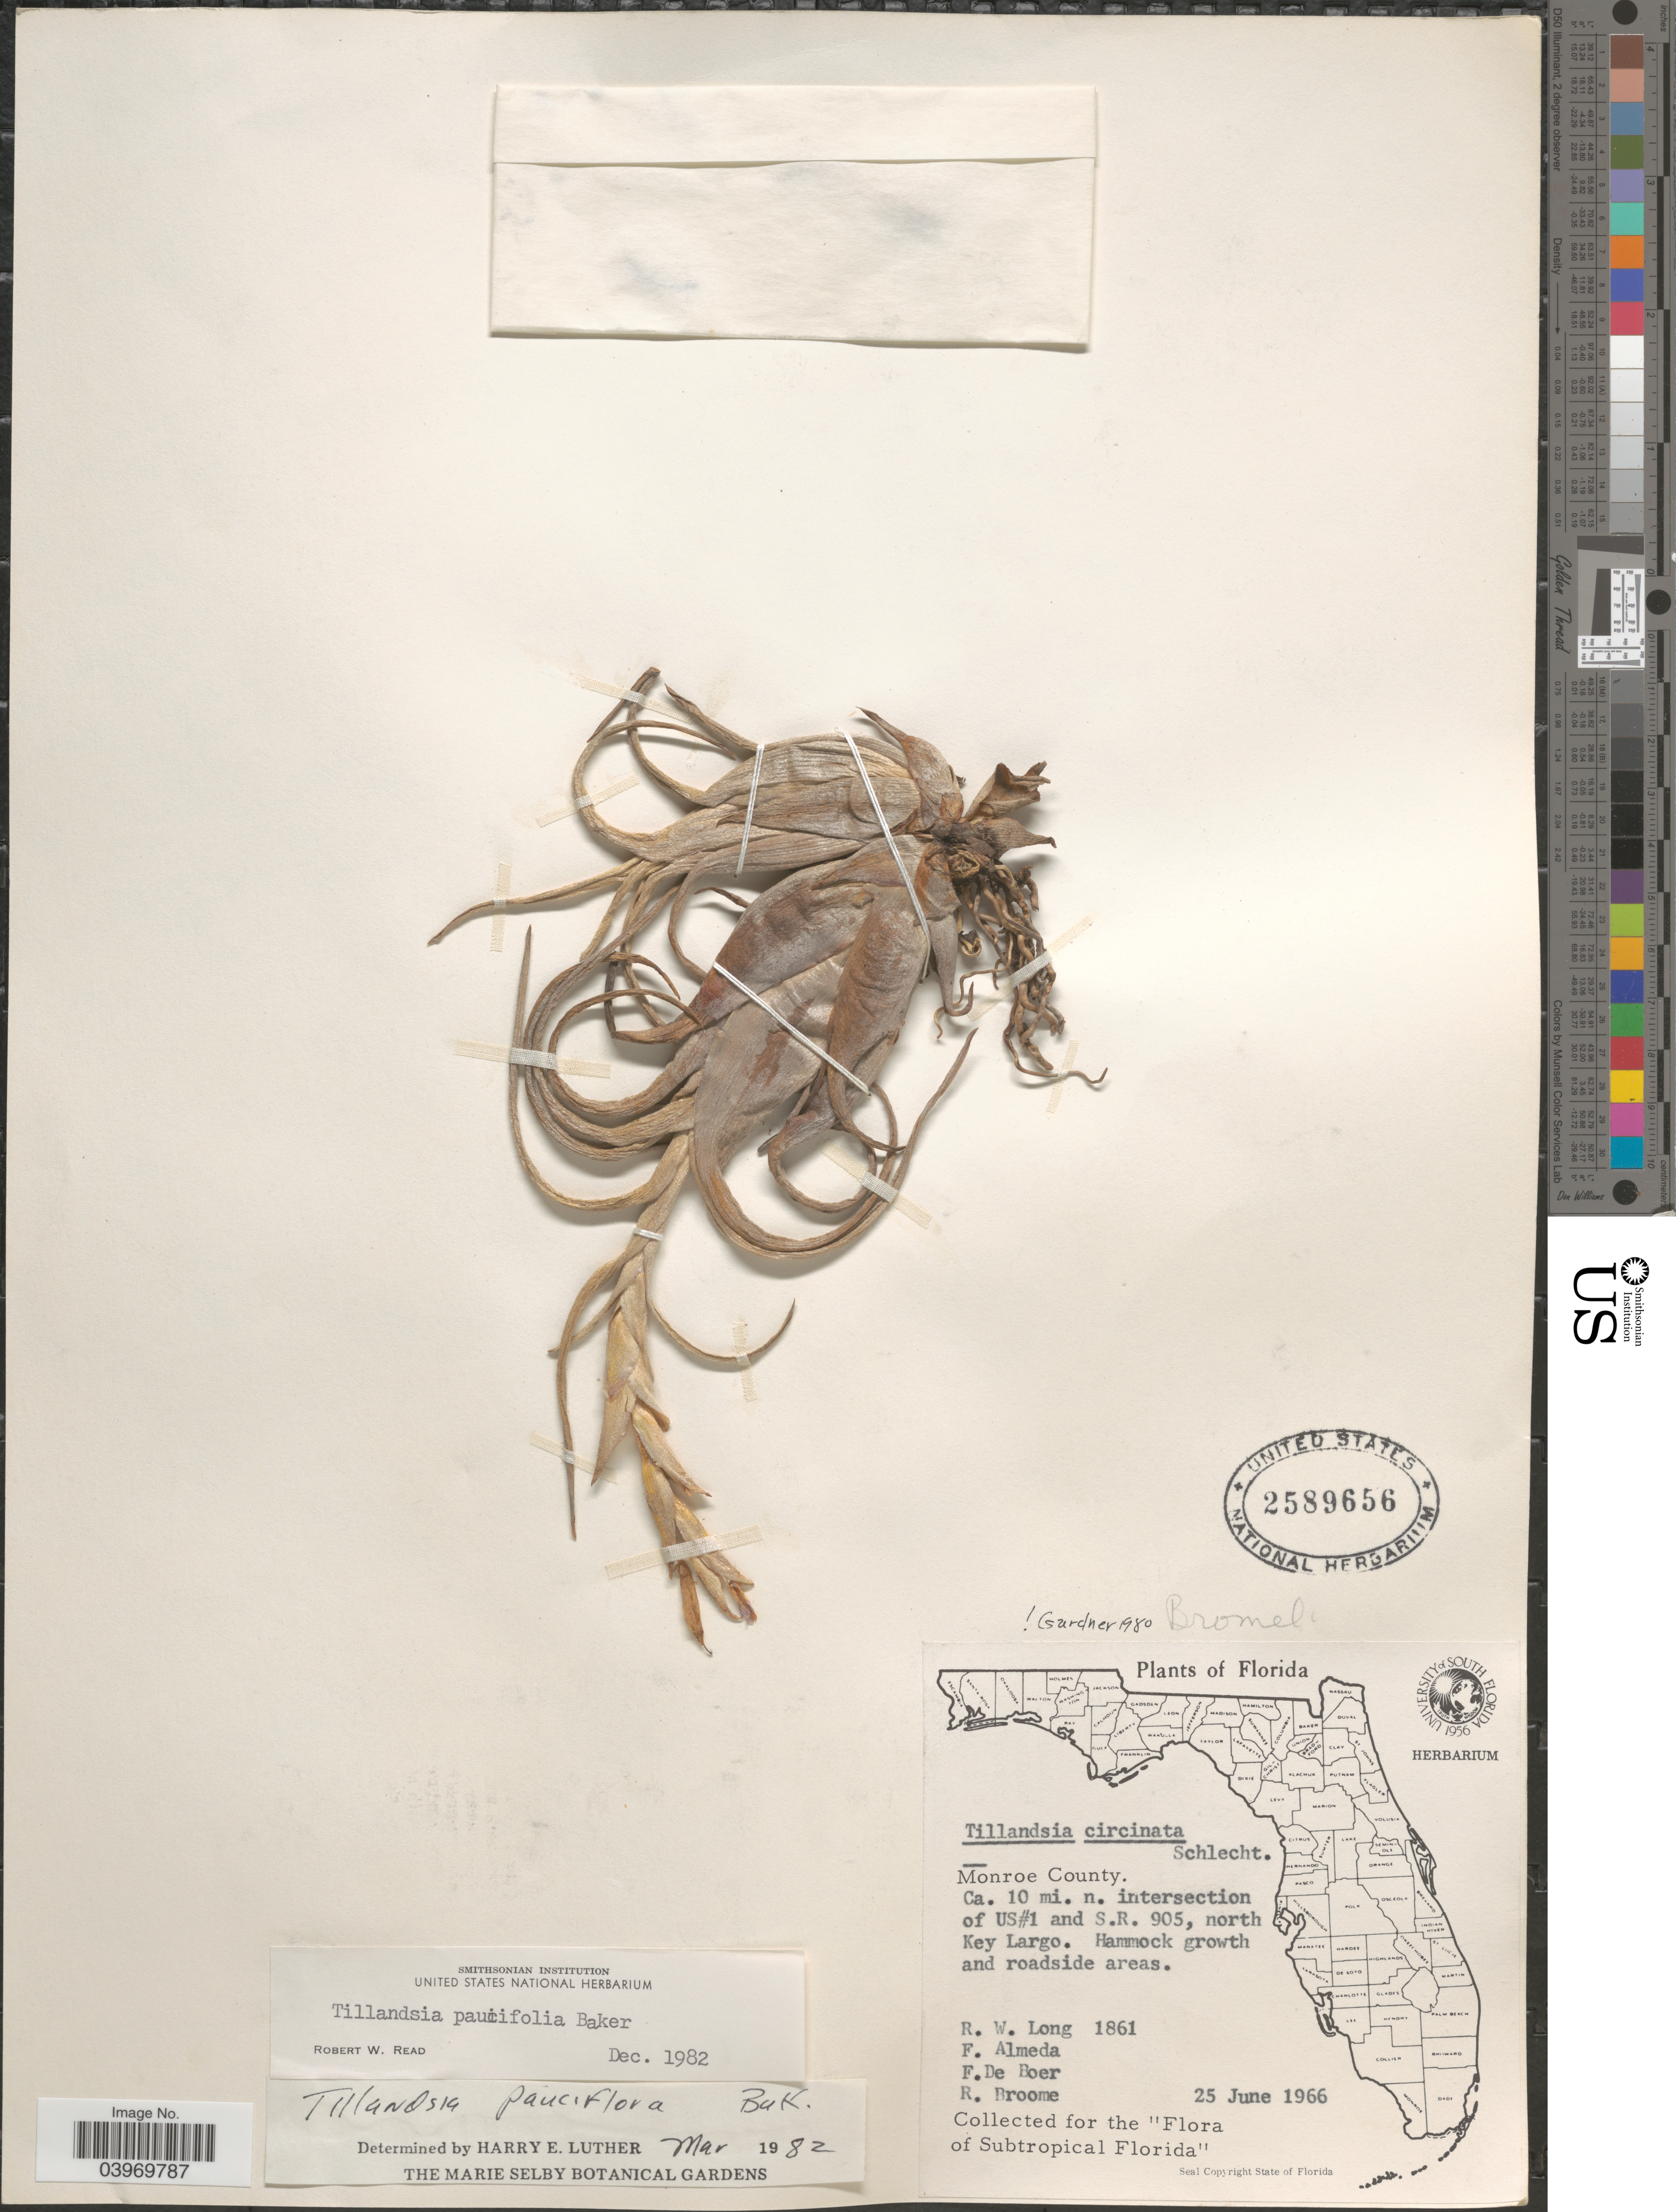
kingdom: Plantae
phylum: Tracheophyta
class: Liliopsida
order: Poales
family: Bromeliaceae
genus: Tillandsia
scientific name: Tillandsia paucifolia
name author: Baker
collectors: R. W. Long, F. Almeda, F. Boer & R. Broome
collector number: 1861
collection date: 1966-06-25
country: United States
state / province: Florida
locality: Monroe County. Ca. 10 mi. n. intersection of US #1 and S.R. 905, north Key Largo. Subtropical Florida.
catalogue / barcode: US 2589656